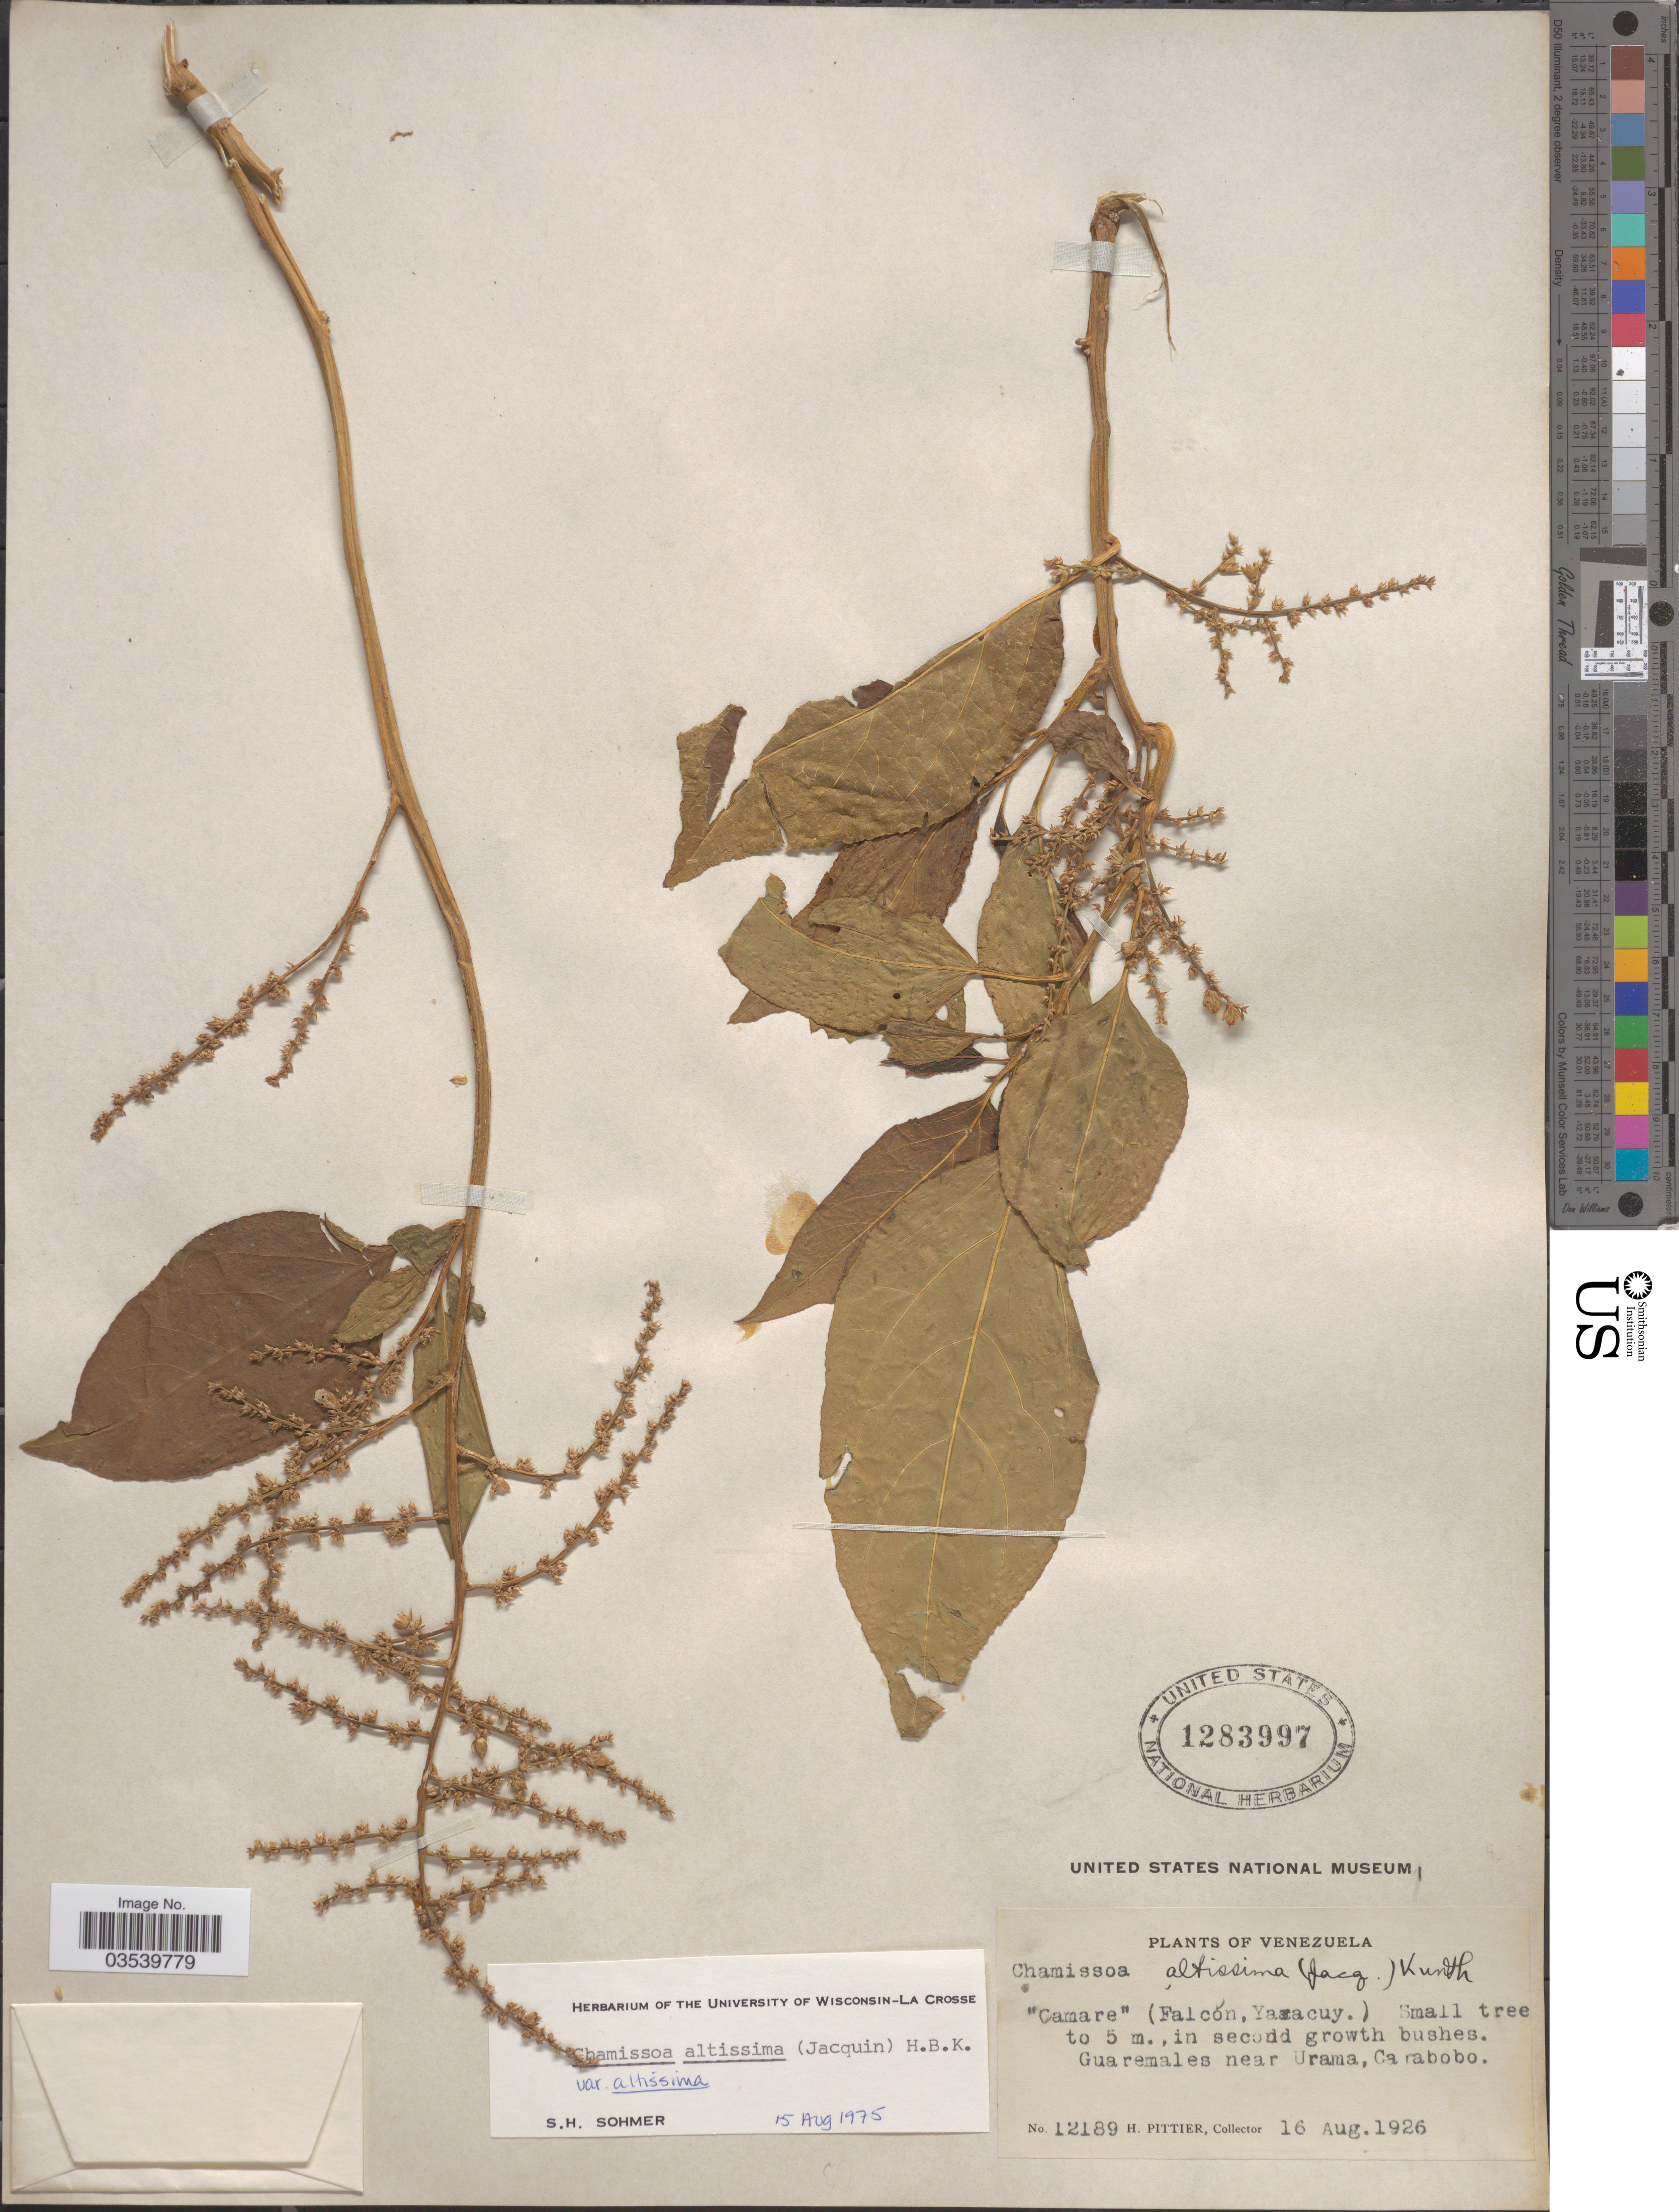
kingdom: Plantae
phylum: Tracheophyta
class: Magnoliopsida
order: Caryophyllales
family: Amaranthaceae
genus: Chamissoa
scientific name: Chamissoa altissima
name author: (Jacq.) Kunth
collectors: H. F. Pittier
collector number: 12189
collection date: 1926-08-16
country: Venezuela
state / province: Carabobo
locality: Camare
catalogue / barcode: US 1283997